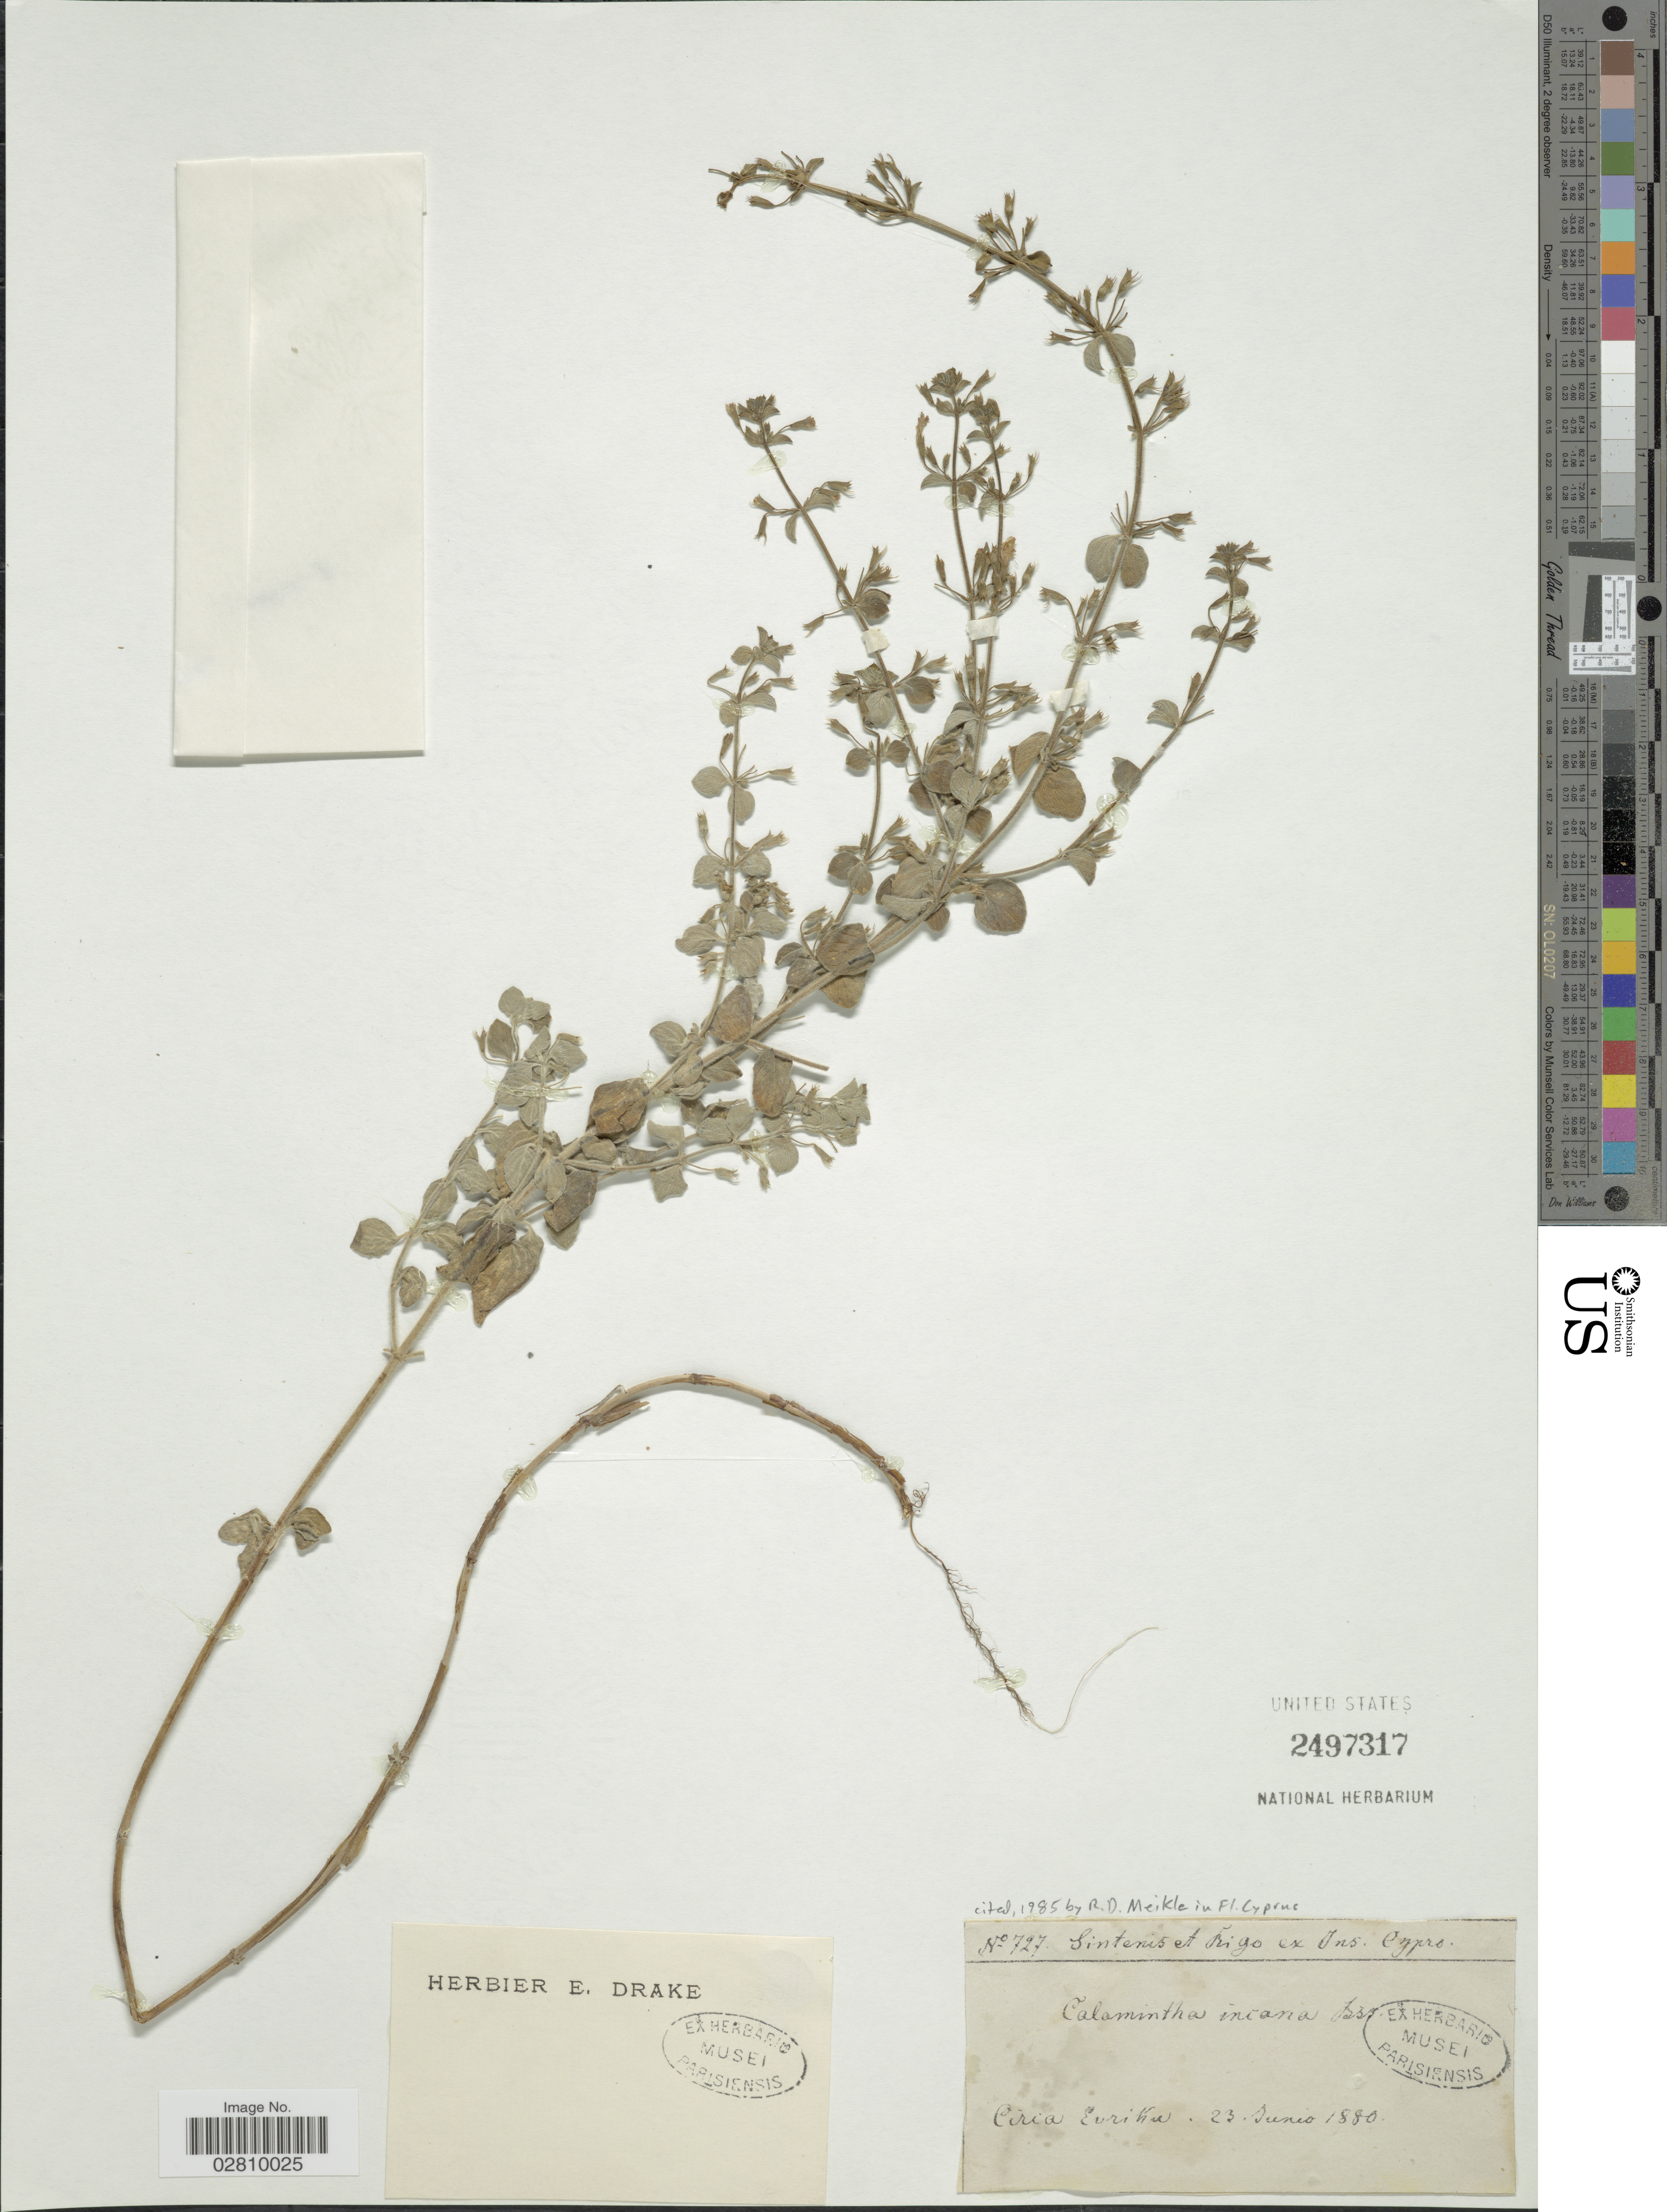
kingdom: Plantae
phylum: Tracheophyta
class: Magnoliopsida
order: Lamiales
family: Lamiaceae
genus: Calamintha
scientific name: Calamintha incana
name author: (Sm.) Boiss.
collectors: -. Sintenis & Bigo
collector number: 727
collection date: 1880-06-23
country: Cyprus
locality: Ins. Cypro. Circa Eurika.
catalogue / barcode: US 2497317